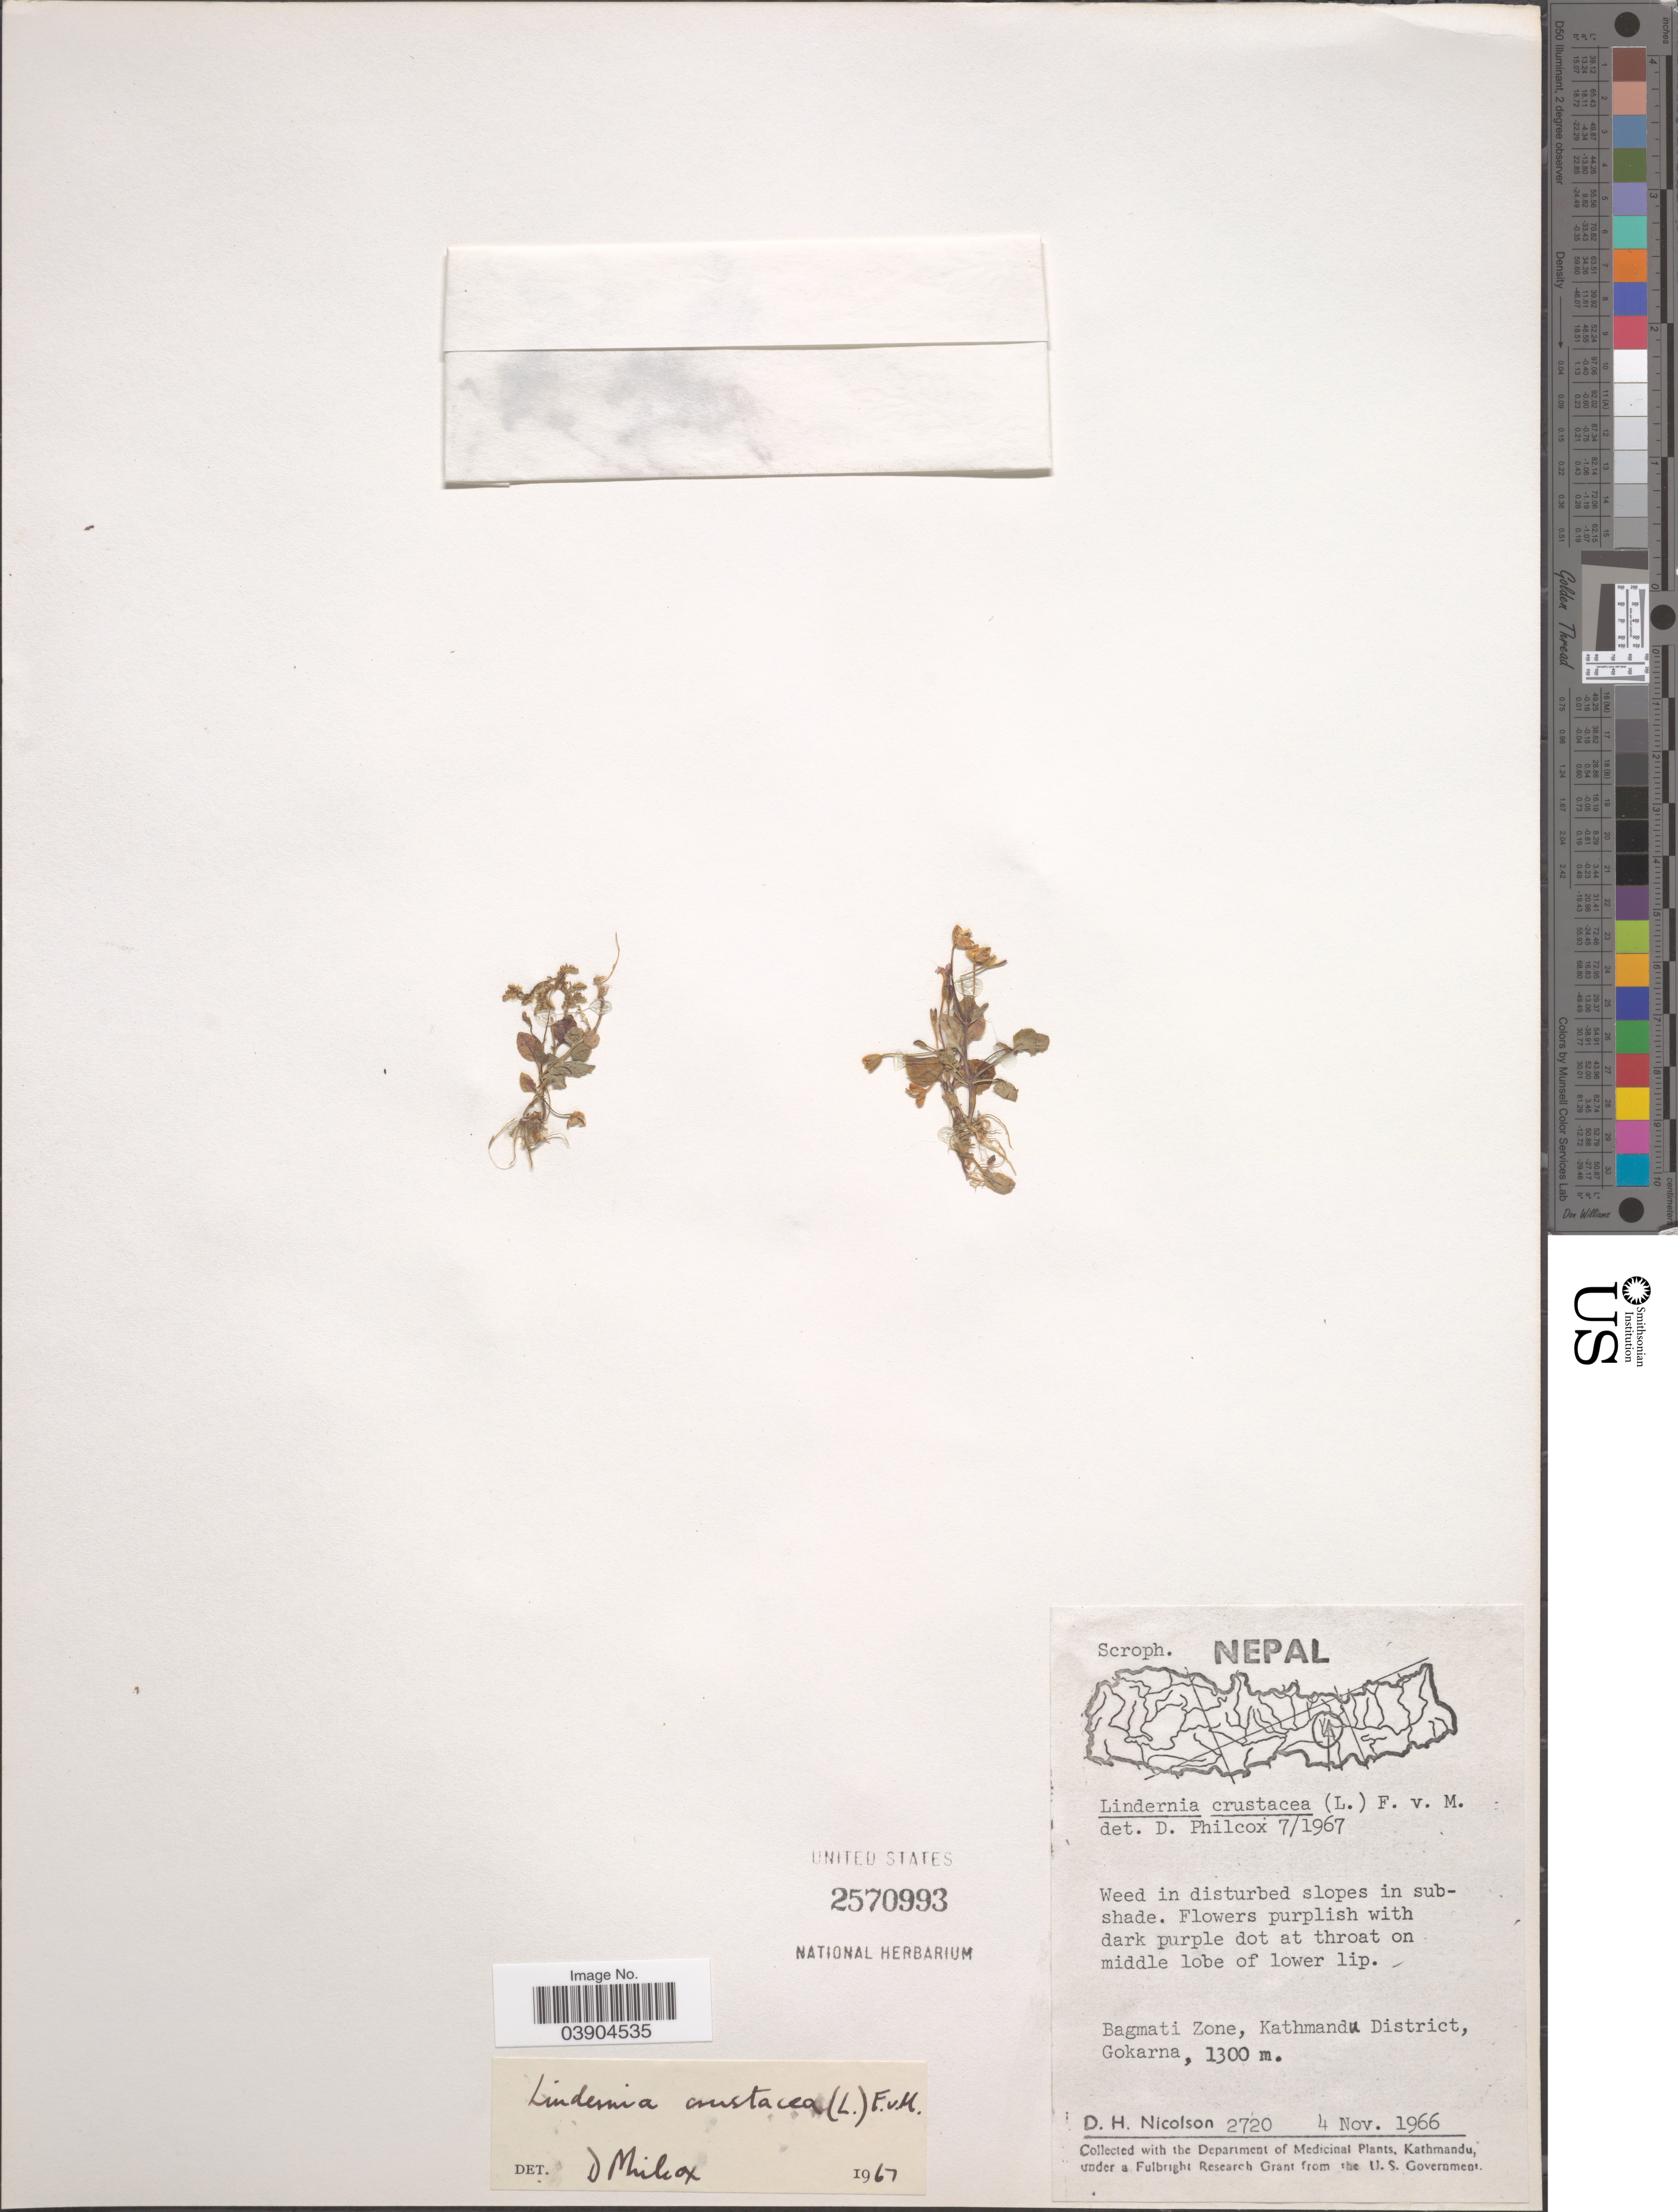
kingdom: Plantae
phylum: Tracheophyta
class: Magnoliopsida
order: Lamiales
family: Linderniaceae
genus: Lindernia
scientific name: Lindernia crustacea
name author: (L.) F. Muell.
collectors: D. H. Nicolson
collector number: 2720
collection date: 1966-11-04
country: Nepal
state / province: Bagmati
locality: Bagmati Zone, Kathmandu District, Gokarna.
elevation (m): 1300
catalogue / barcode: US 2570993